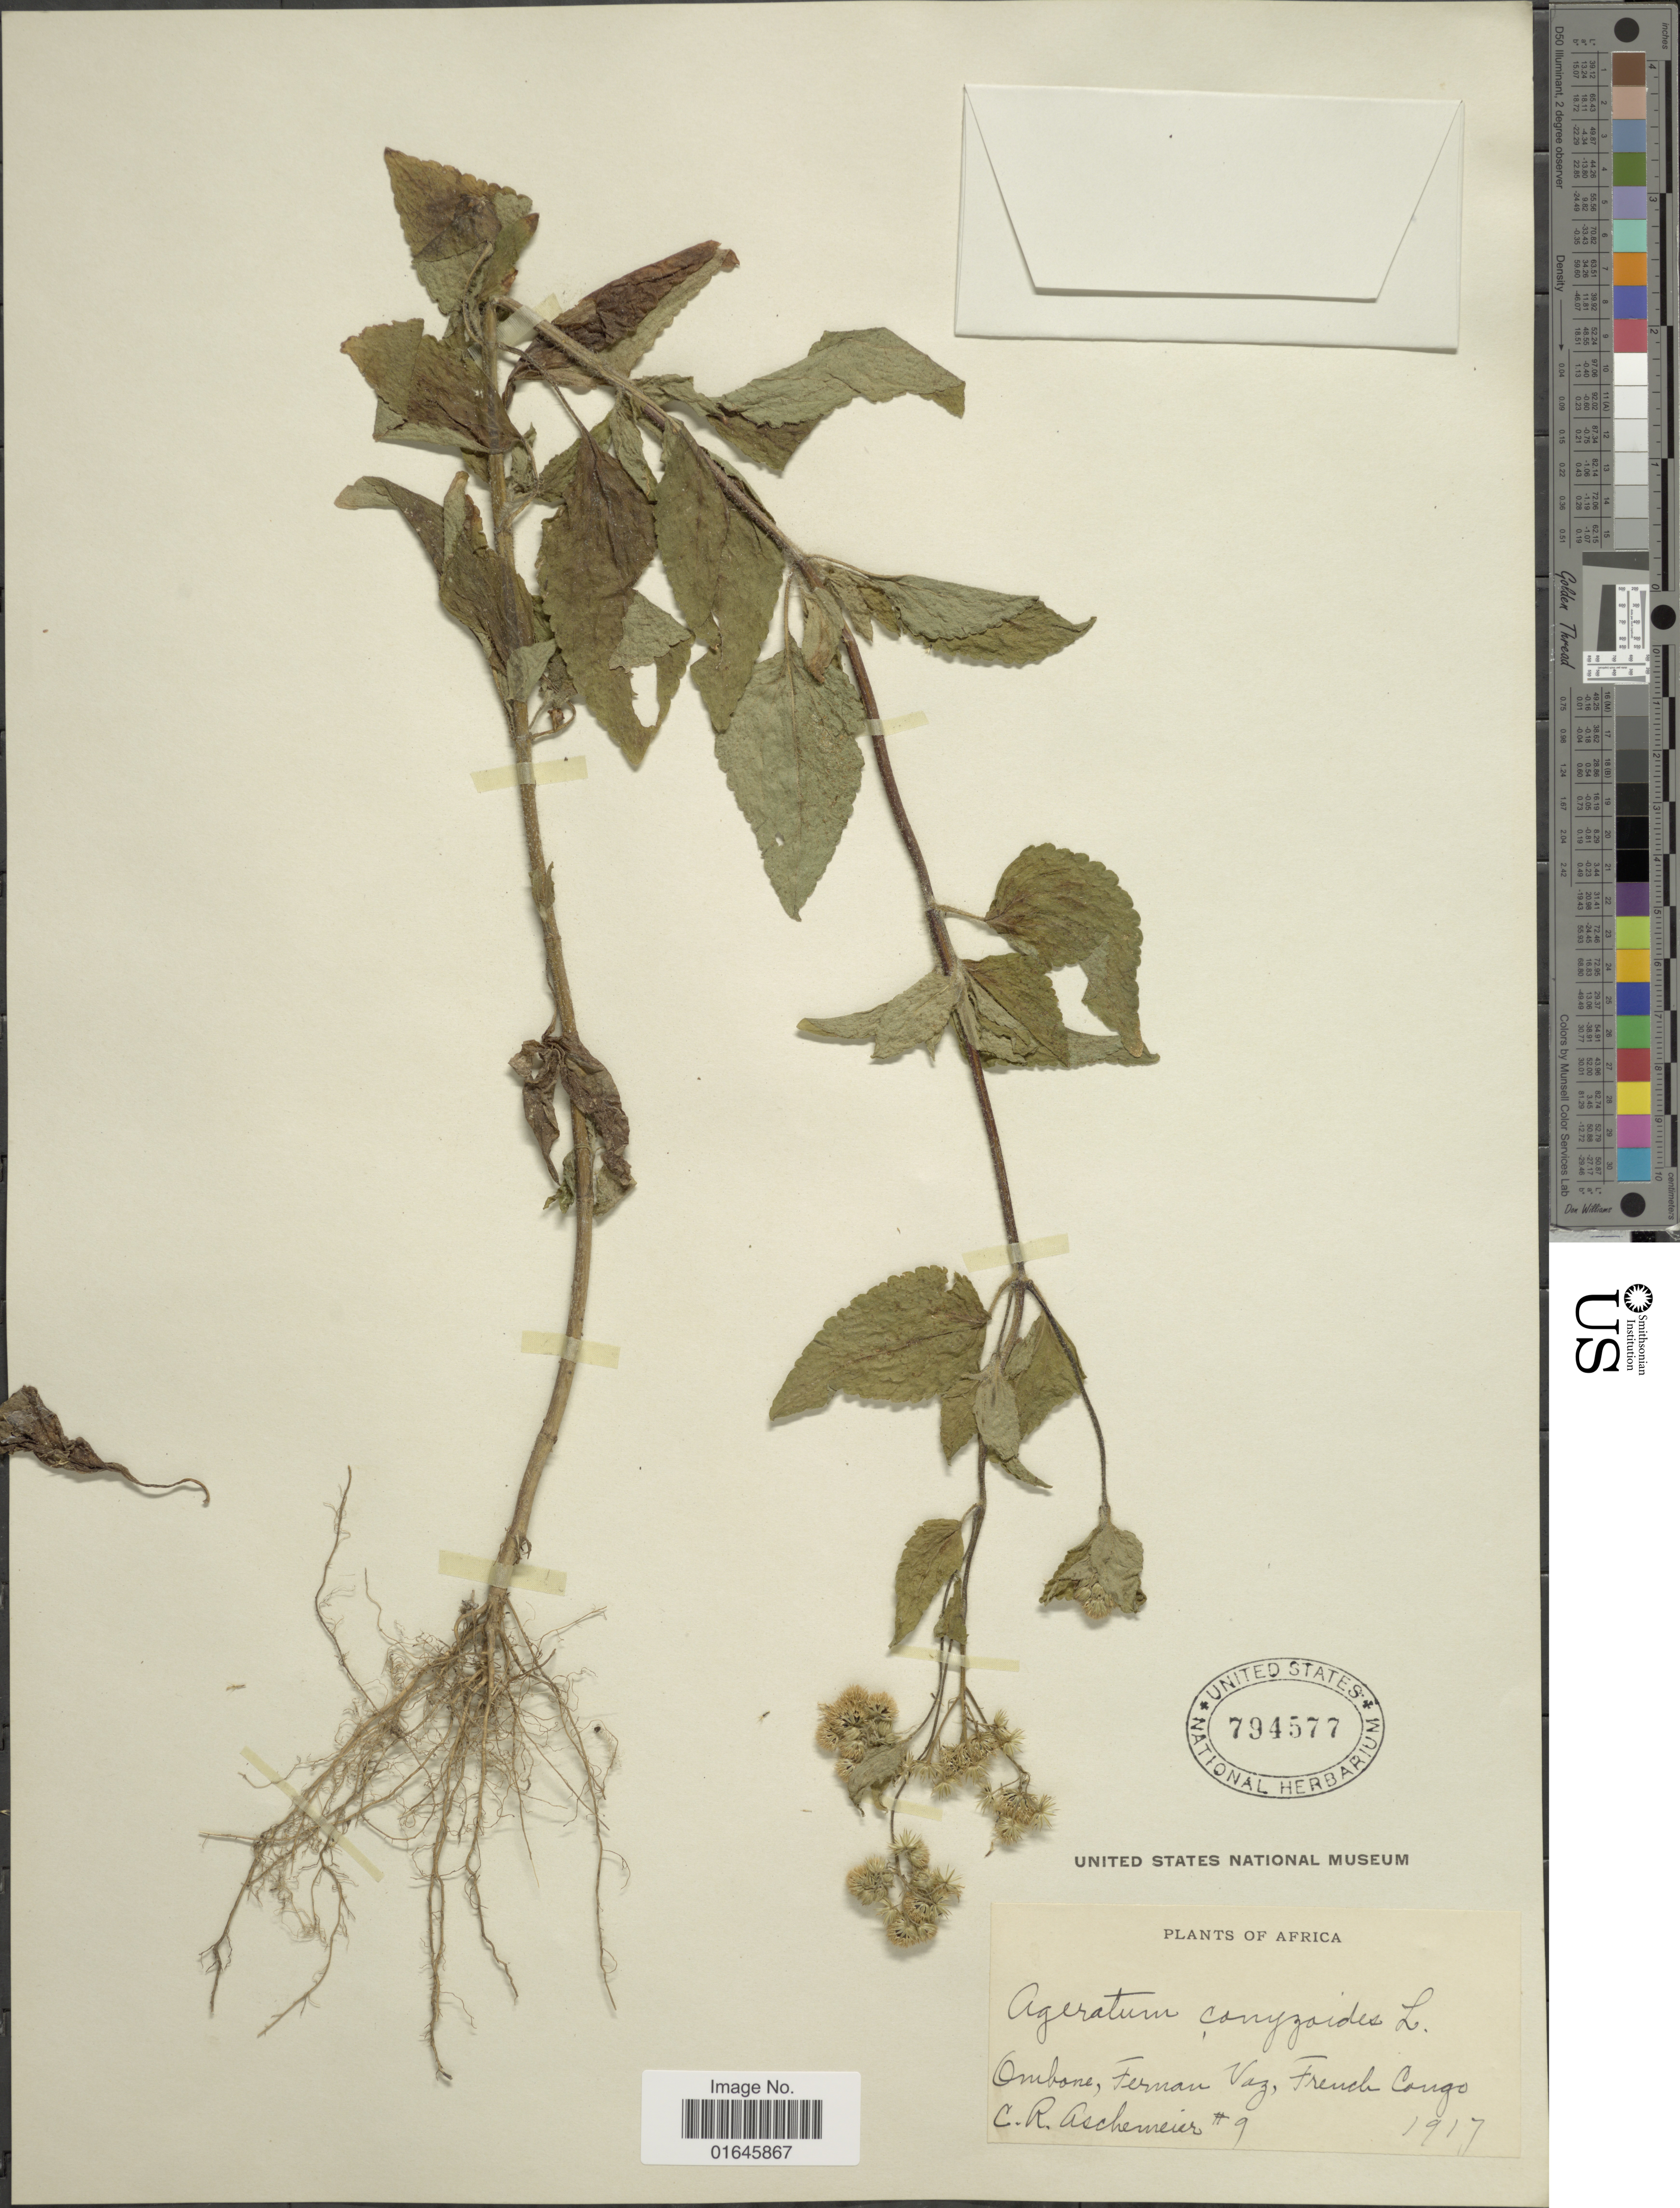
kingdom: Plantae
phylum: Tracheophyta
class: Magnoliopsida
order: Asterales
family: Asteraceae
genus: Ageratum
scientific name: Ageratum conyzoides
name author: L.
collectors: C. Aschemeier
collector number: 9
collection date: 1917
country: Congo, Republic of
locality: Ombone, Ferm Vaz, French Congo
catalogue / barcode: US 794577